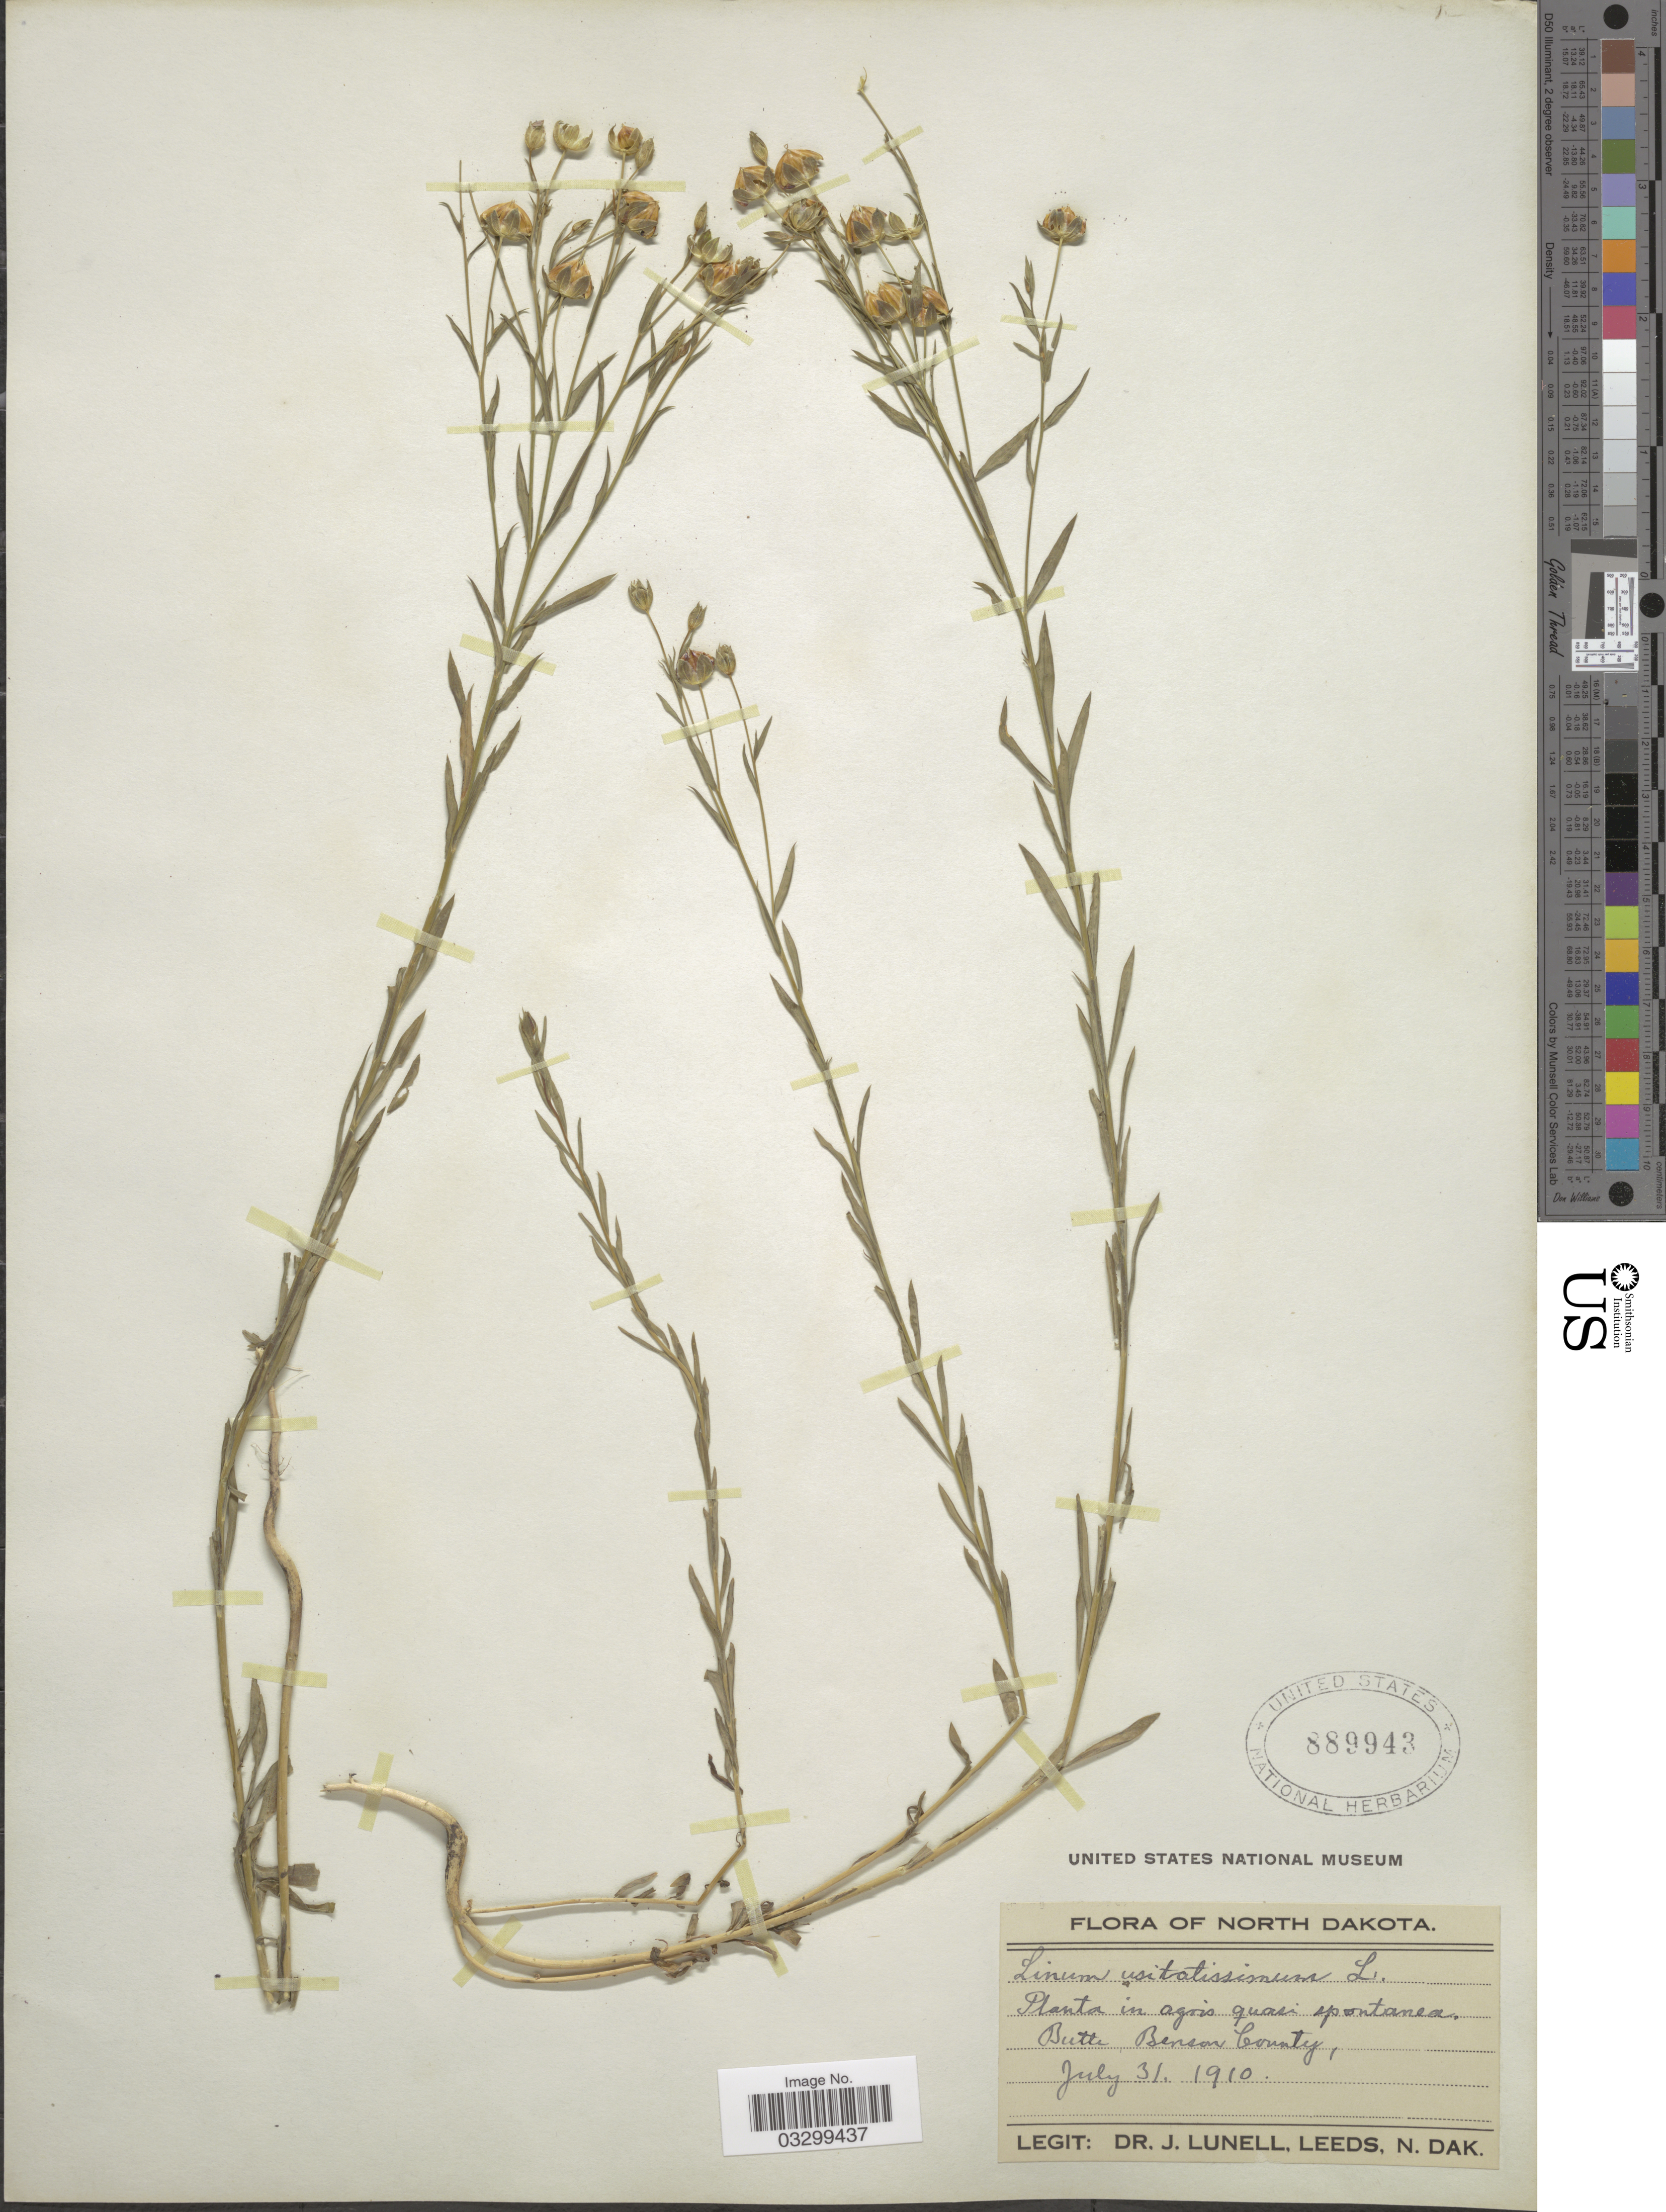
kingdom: Plantae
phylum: Tracheophyta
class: Magnoliopsida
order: Malpighiales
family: Linaceae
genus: Linum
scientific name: Linum usitatissimum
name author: L.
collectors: J. Lunell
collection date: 1910-07-31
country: United States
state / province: North Dakota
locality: Butte, Benson County.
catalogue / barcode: US 889943